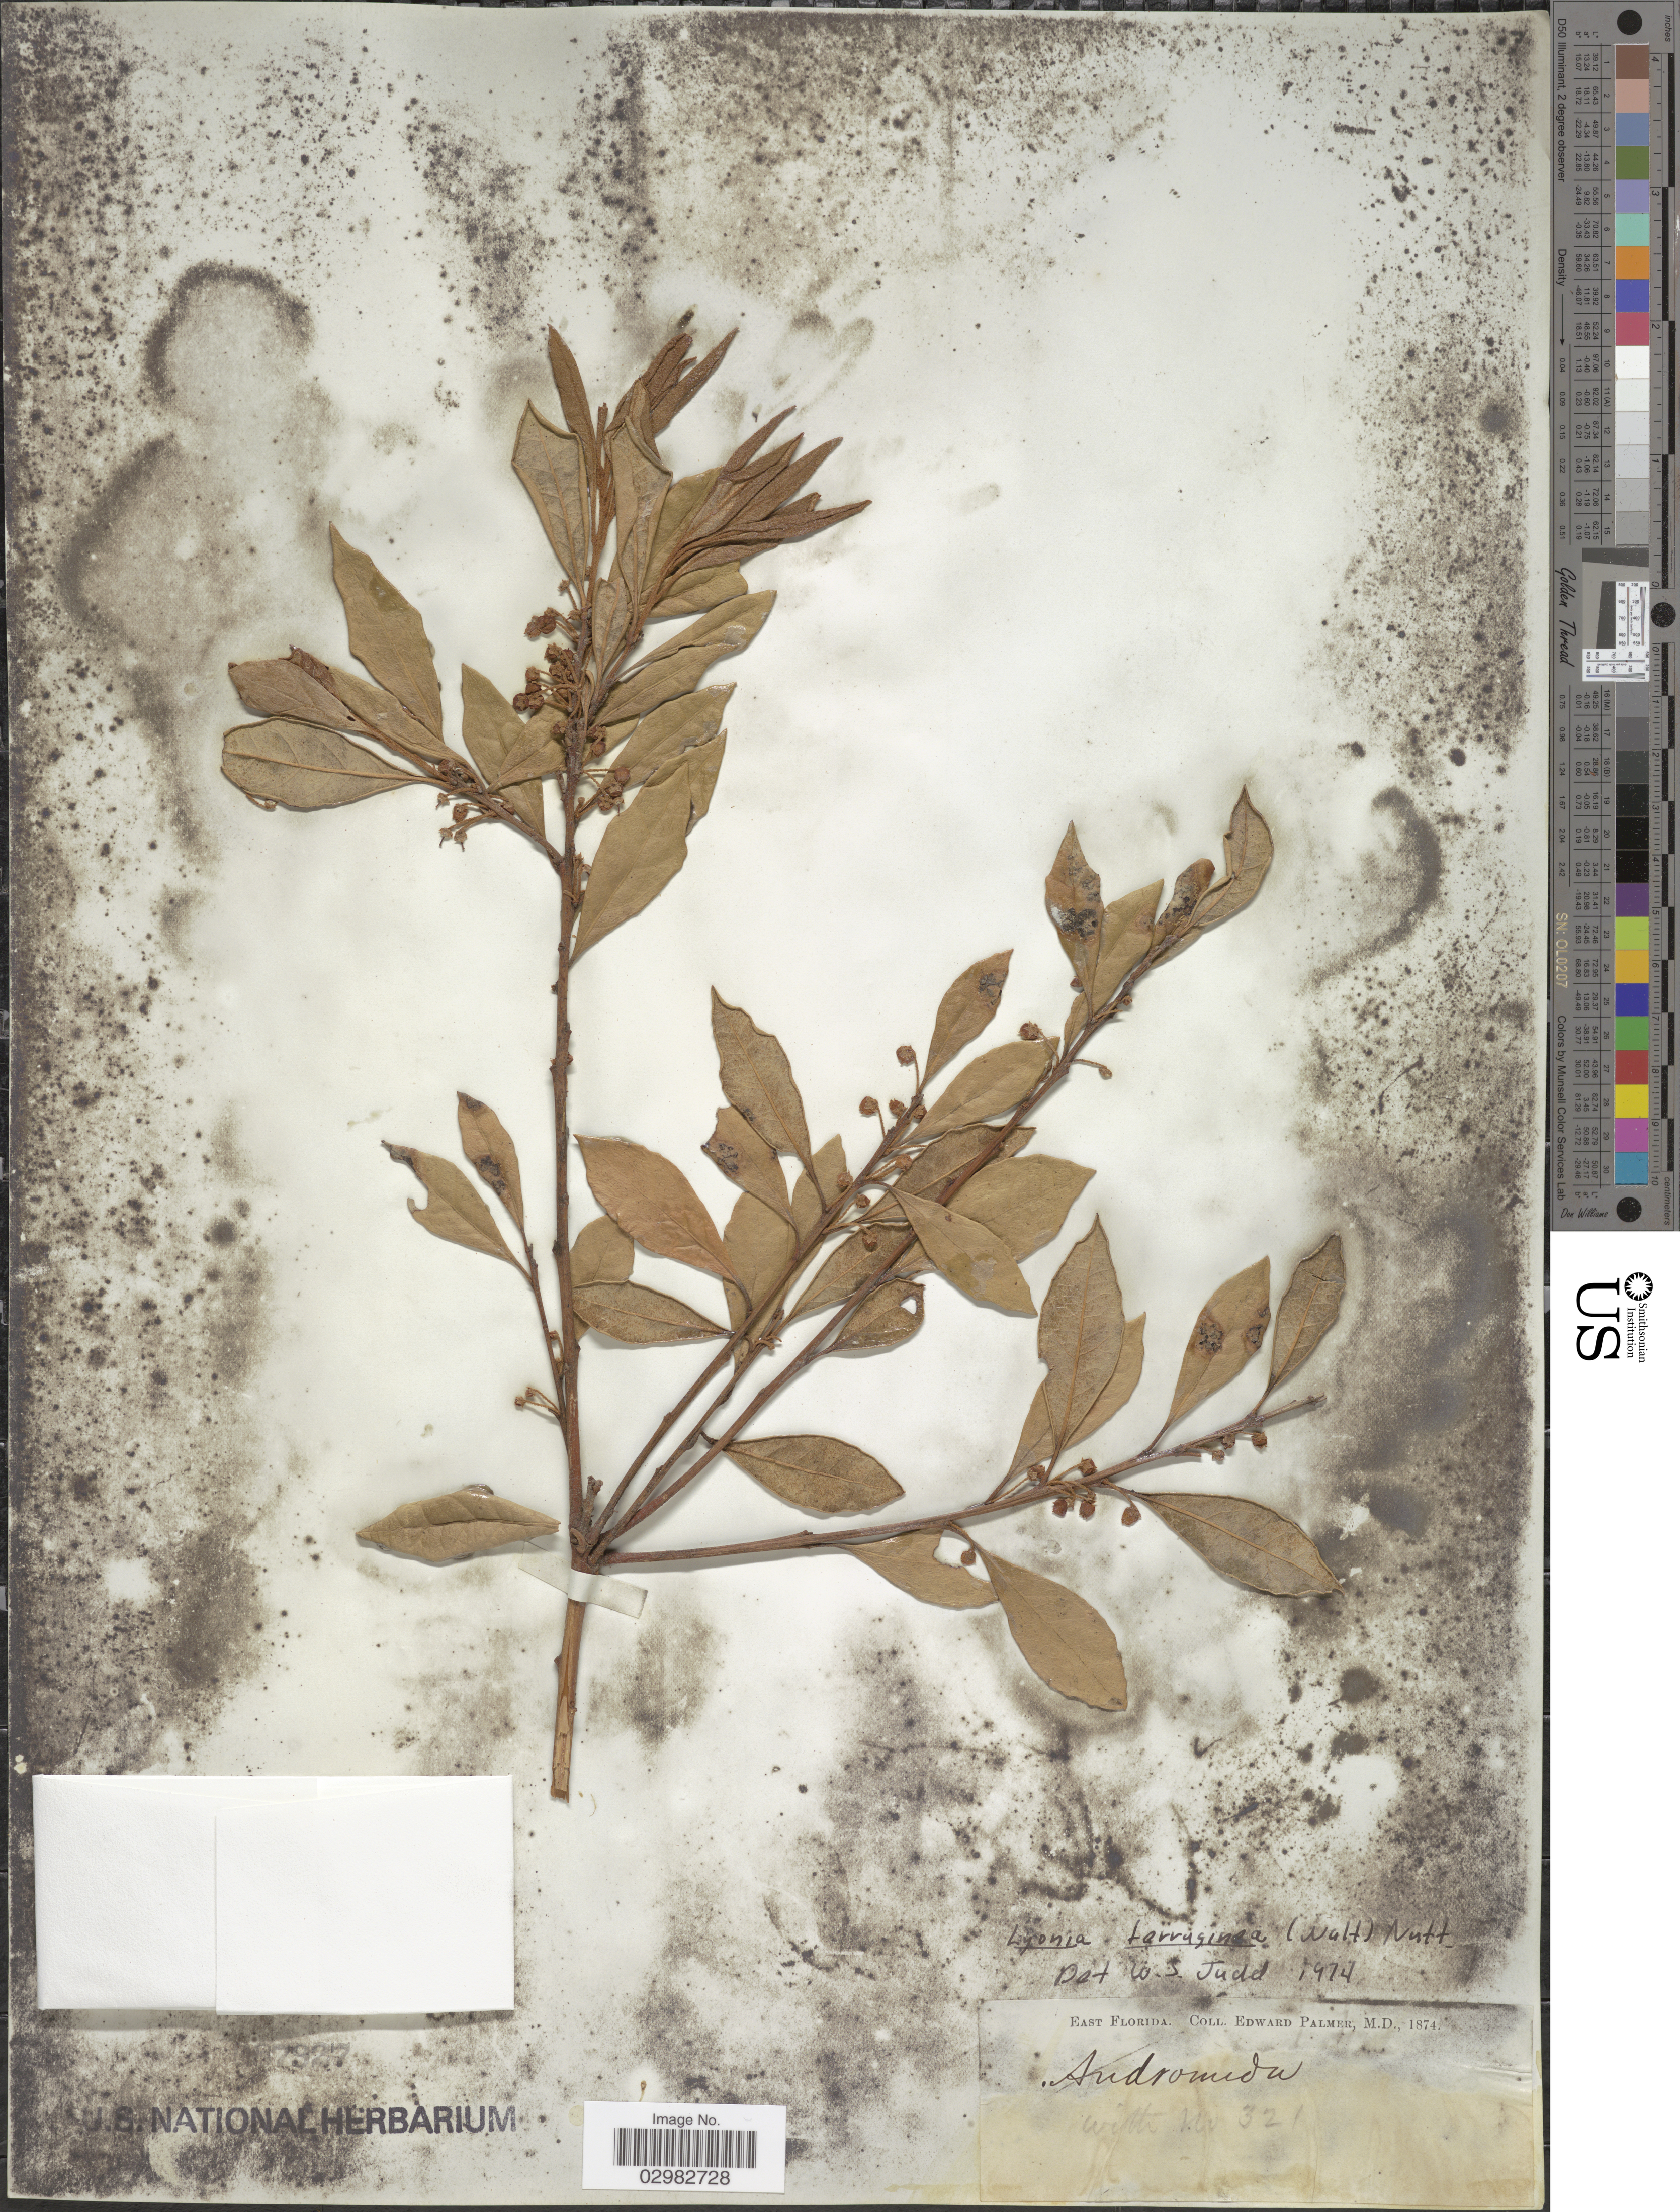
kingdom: Plantae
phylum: Tracheophyta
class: Magnoliopsida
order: Ericales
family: Ericaceae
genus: Lyonia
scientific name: Lyonia ferruginea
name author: (Walter) Nutt.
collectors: E. Palmer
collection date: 1874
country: United States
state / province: Florida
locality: East Florida.